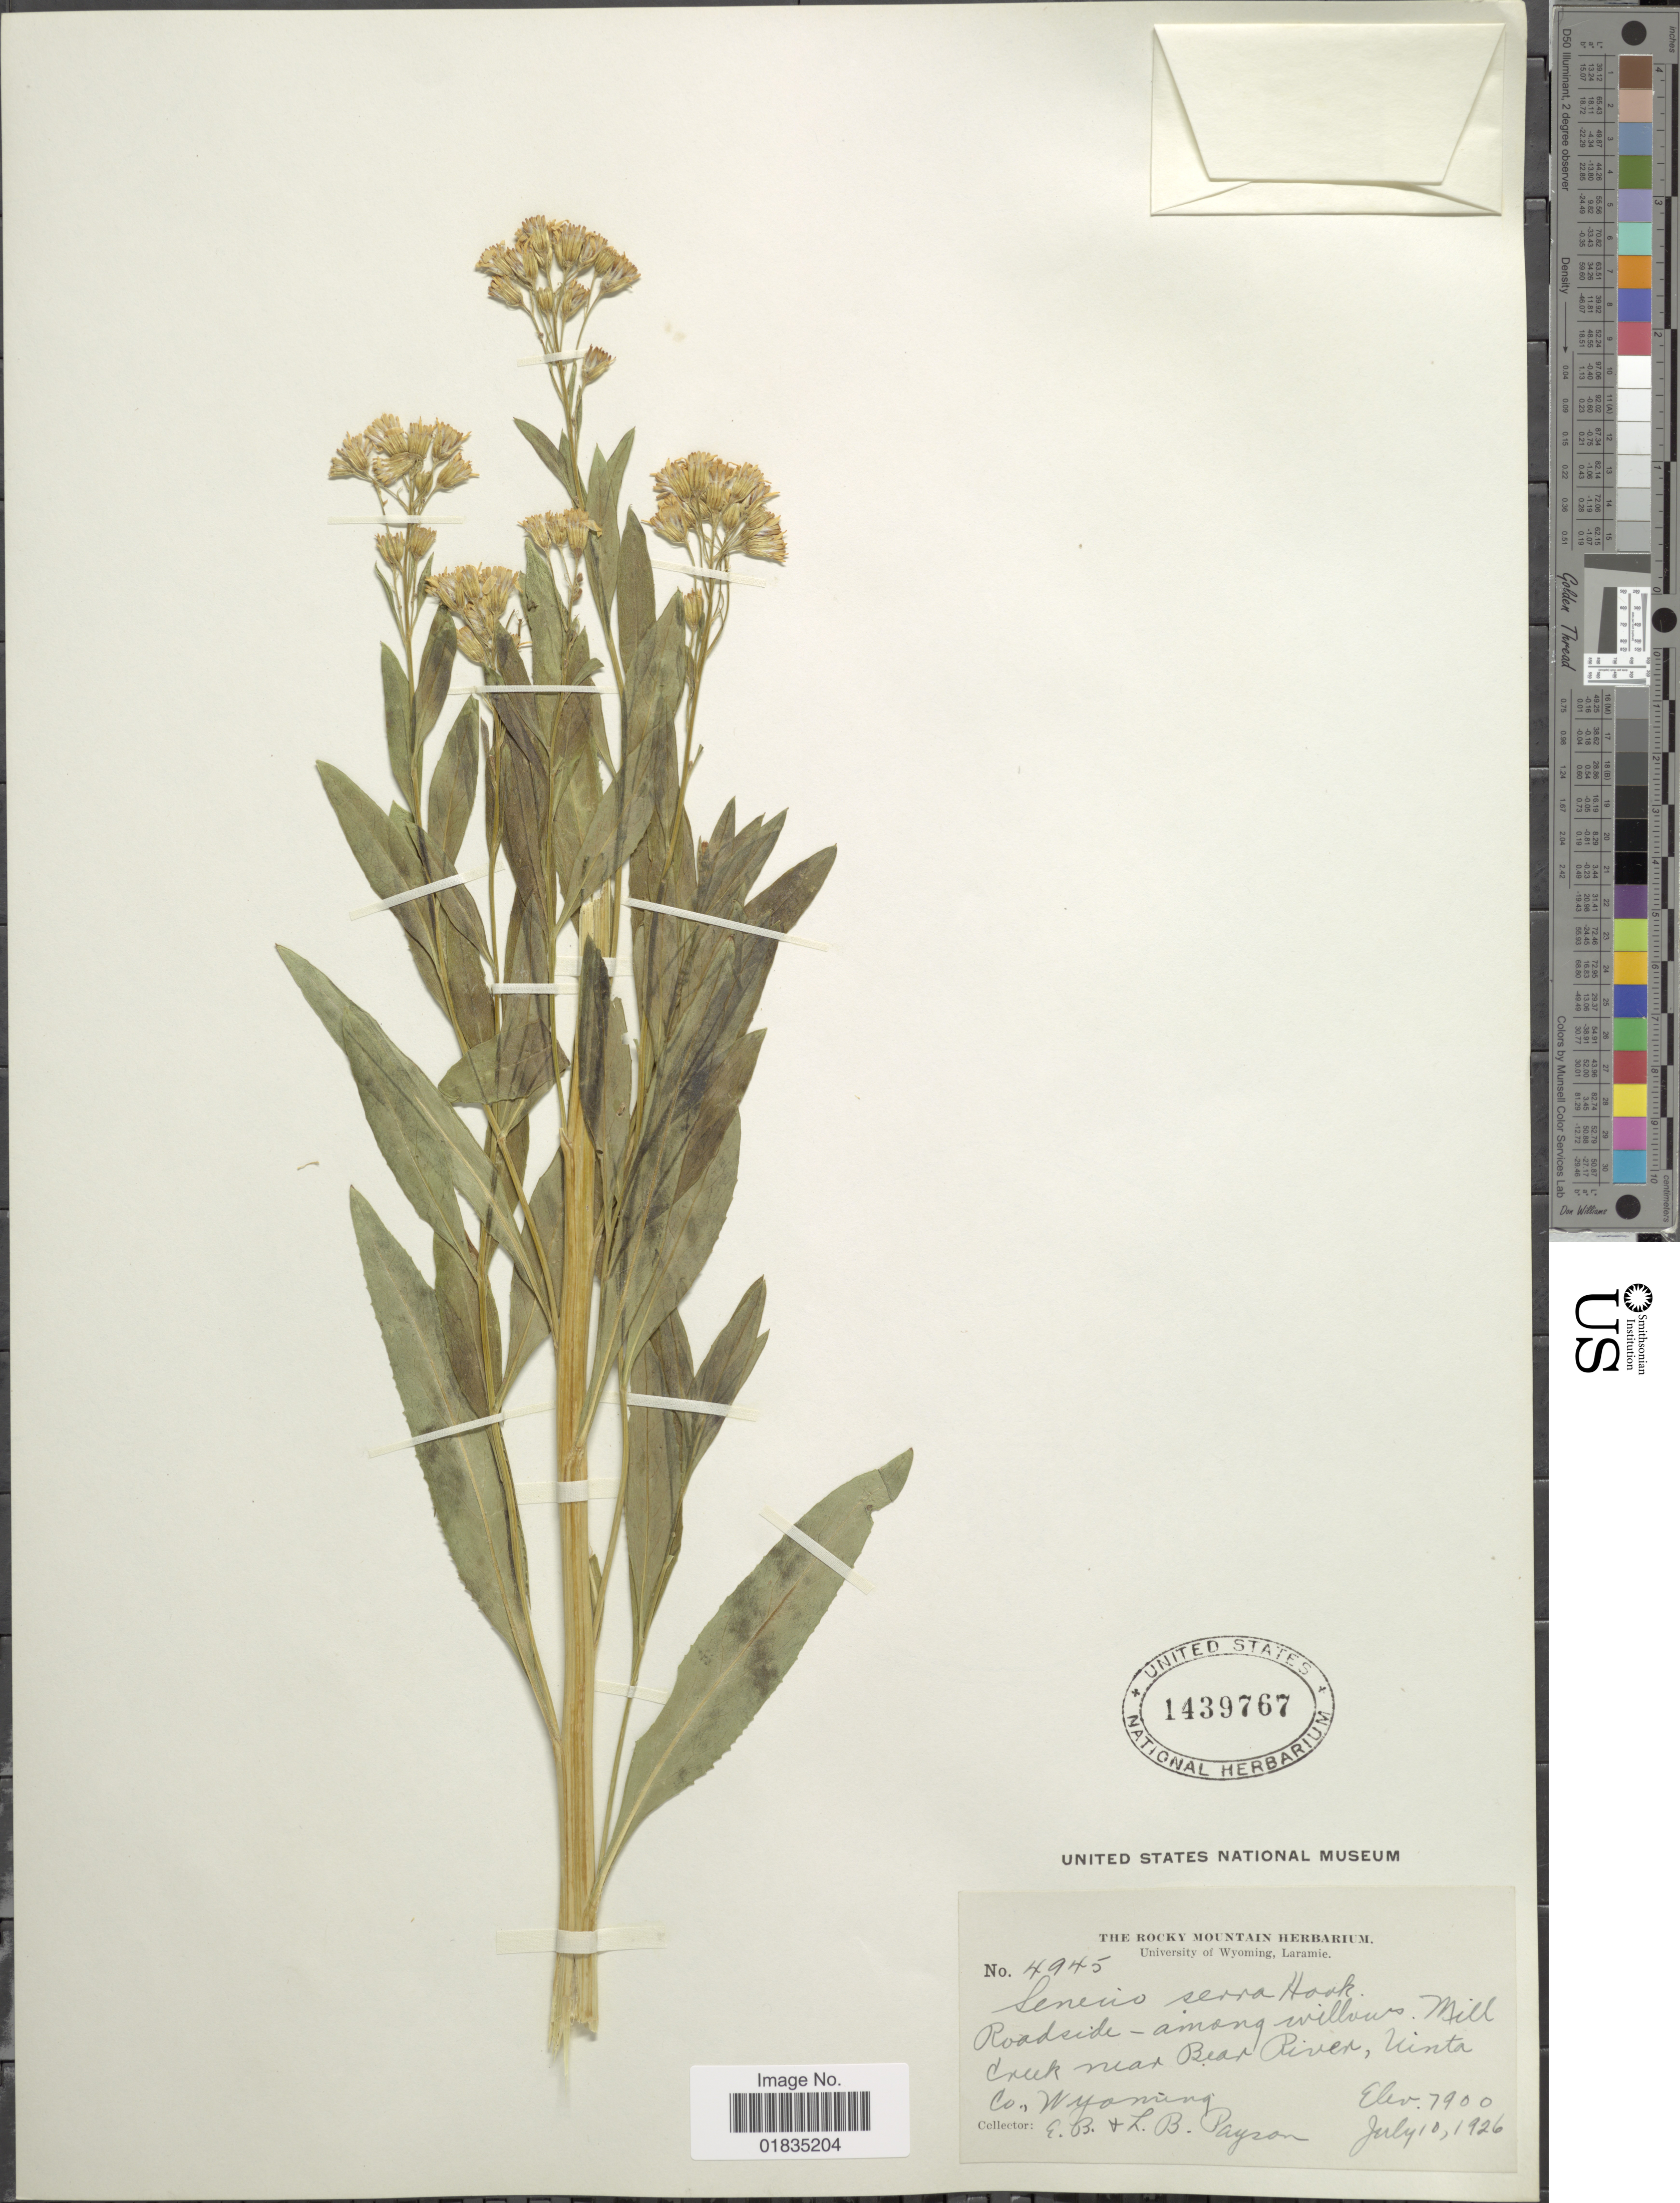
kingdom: Plantae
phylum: Tracheophyta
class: Magnoliopsida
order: Asterales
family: Asteraceae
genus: Senecio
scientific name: Senecio serra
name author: Hook.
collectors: E. B. Payson & L. Payson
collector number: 4945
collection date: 1926-07-10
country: United States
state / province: Wyoming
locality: Mill Creek near Bear River, Uinta Co.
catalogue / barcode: US 1439767